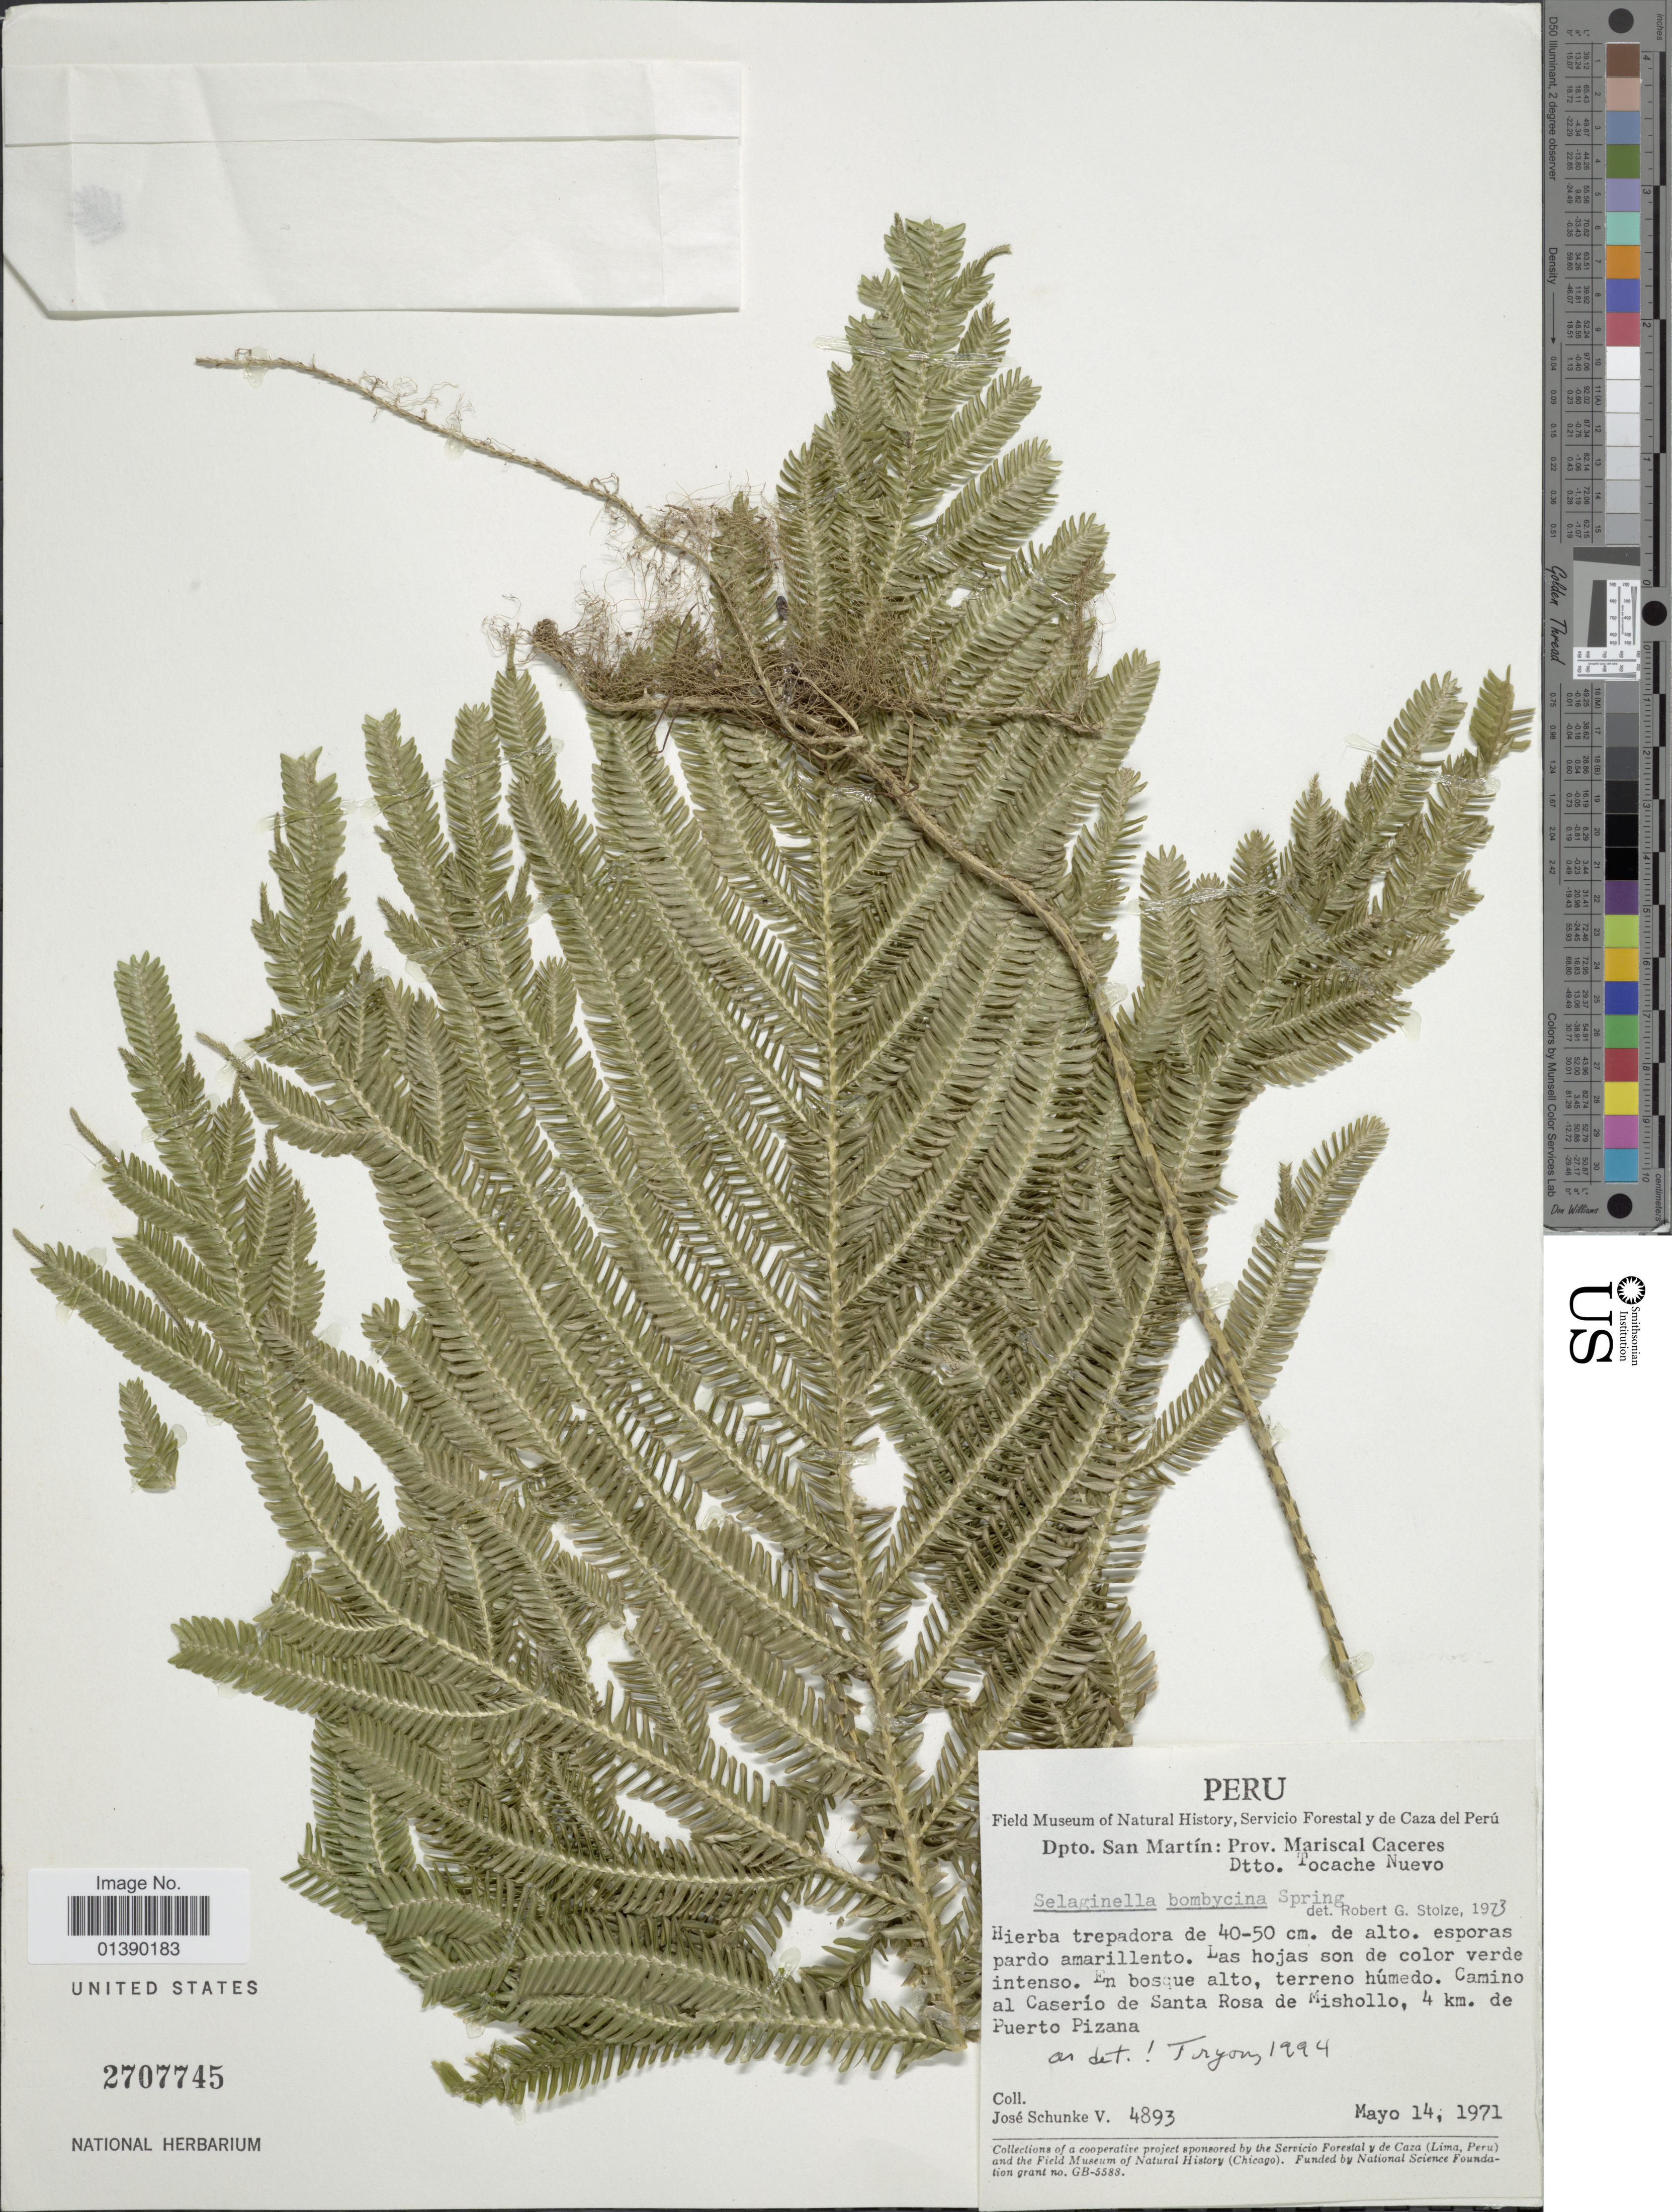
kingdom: Plantae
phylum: Tracheophyta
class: Lycopodiopsida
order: Selaginellales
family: Selaginellaceae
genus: Selaginella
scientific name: Selaginella bombycina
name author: Spring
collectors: J. Schunke Vigo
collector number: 4893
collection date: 1971-05-14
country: Peru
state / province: San Martín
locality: Prov. Mariscal Caceres Dtto Tocache Nuevo, Camino al Caserio de Santa Rosa de Mishollo, 4 km. de Puerto Pizana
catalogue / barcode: US 2707745